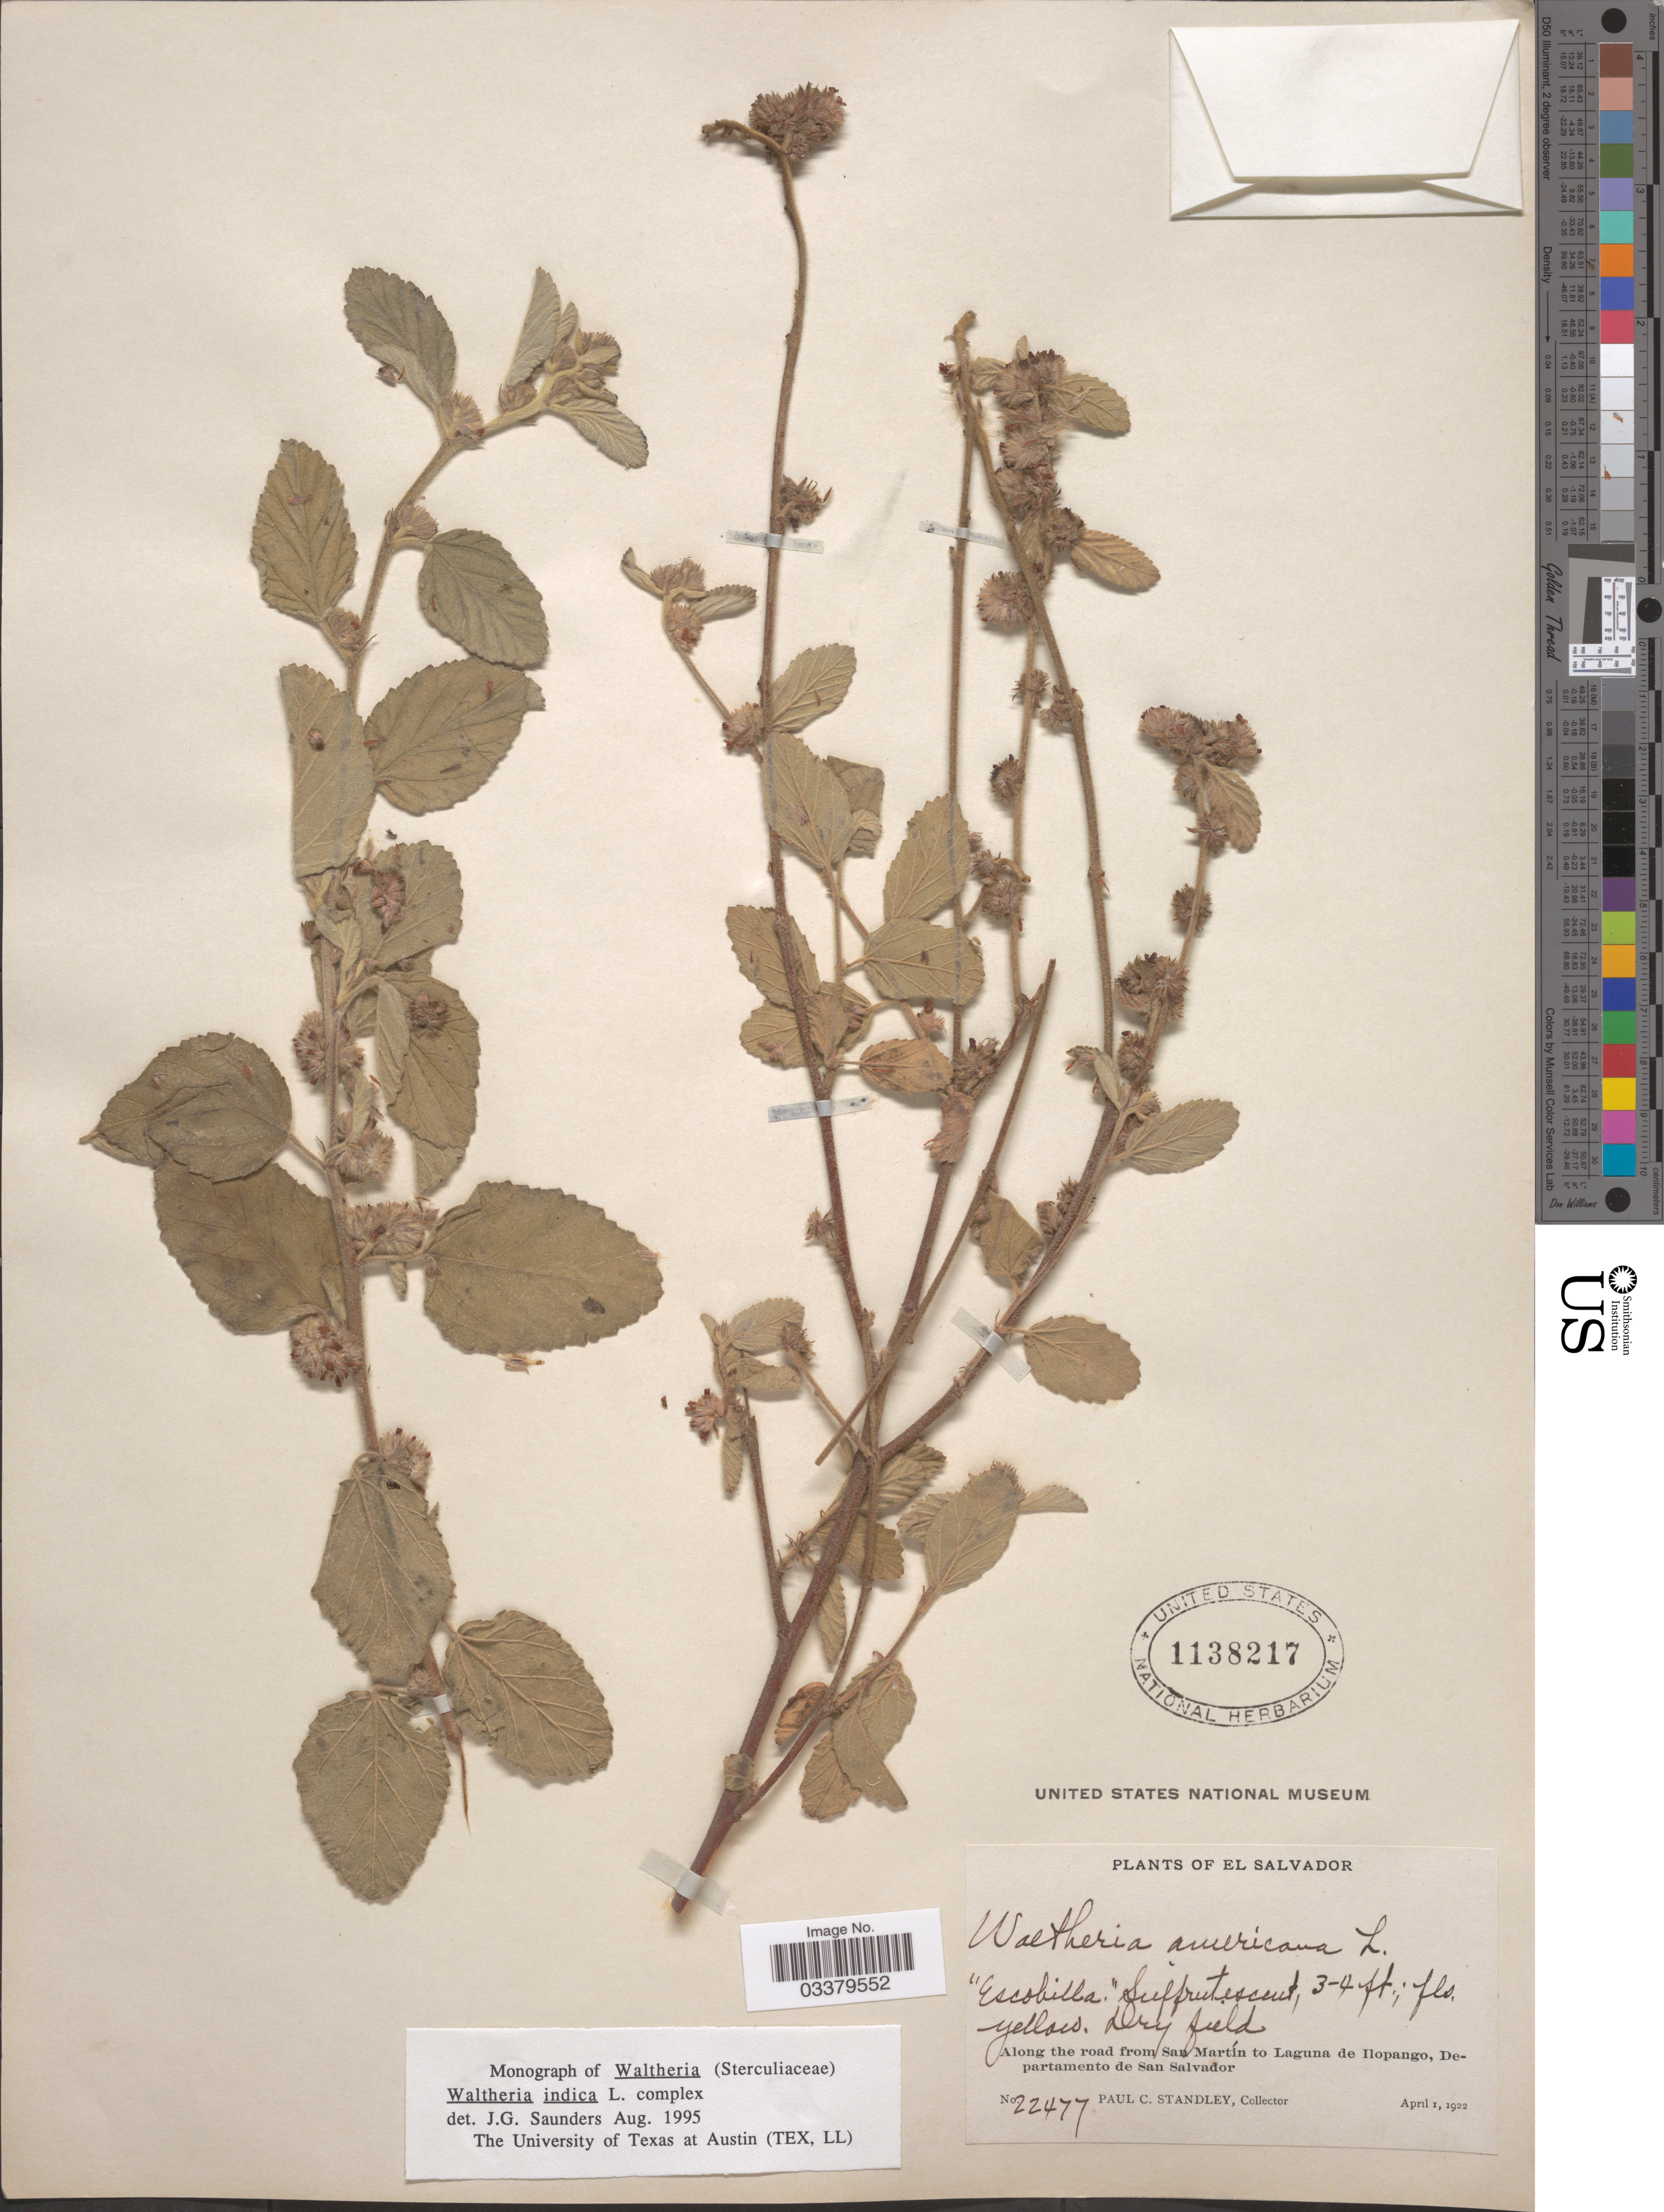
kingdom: Plantae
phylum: Tracheophyta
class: Magnoliopsida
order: Malvales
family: Malvaceae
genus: Waltheria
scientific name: Waltheria indica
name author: L.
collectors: P. C. Standley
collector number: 22477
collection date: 1922-04-01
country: El Salvador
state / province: San Salvador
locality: Along the road from San Martín to Laguna de Ilopango, Departamento de San Salvador.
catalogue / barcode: US 1138217